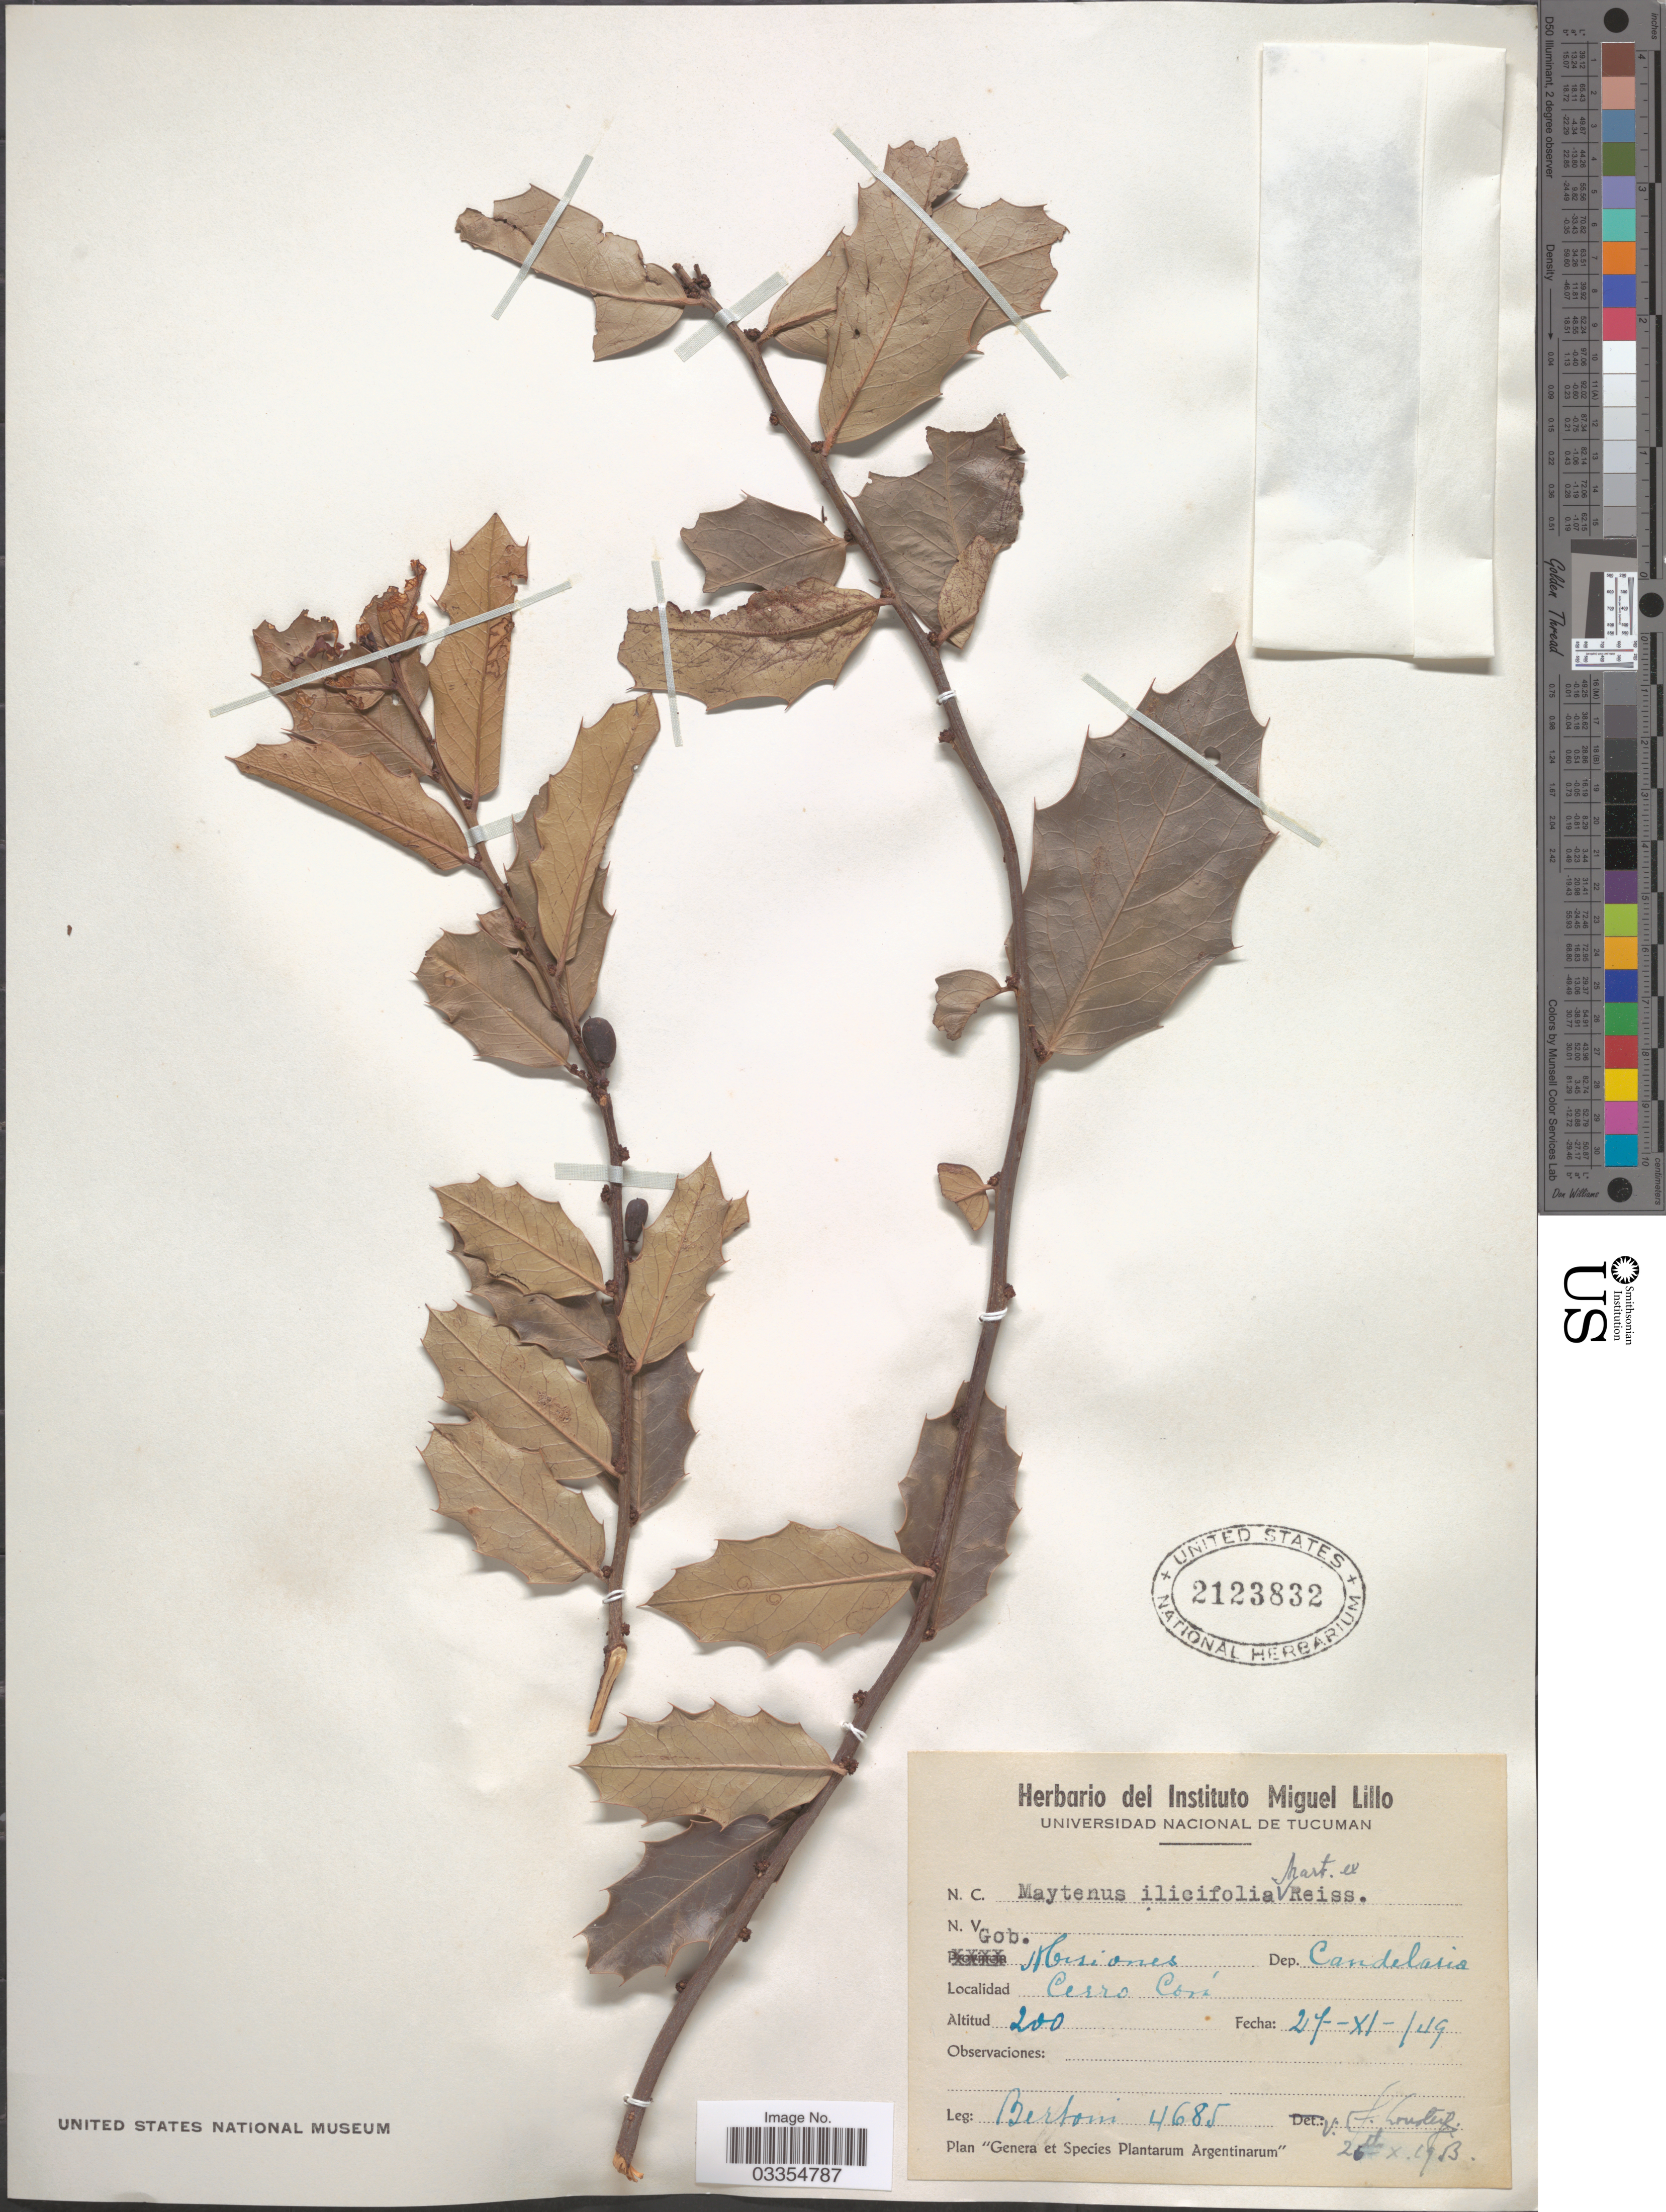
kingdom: Plantae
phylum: Tracheophyta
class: Magnoliopsida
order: Celastrales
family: Celastraceae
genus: Maytenus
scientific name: Maytenus ilicifolia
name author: (Schrad.) Planch.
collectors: -- Bertoni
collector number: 4685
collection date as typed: Transcribed d/m/y: 27/11/49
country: Argentina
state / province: Misiones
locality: Gob. Misiones. Dep. Candelaria. Cerro Corí.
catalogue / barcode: US 2123832